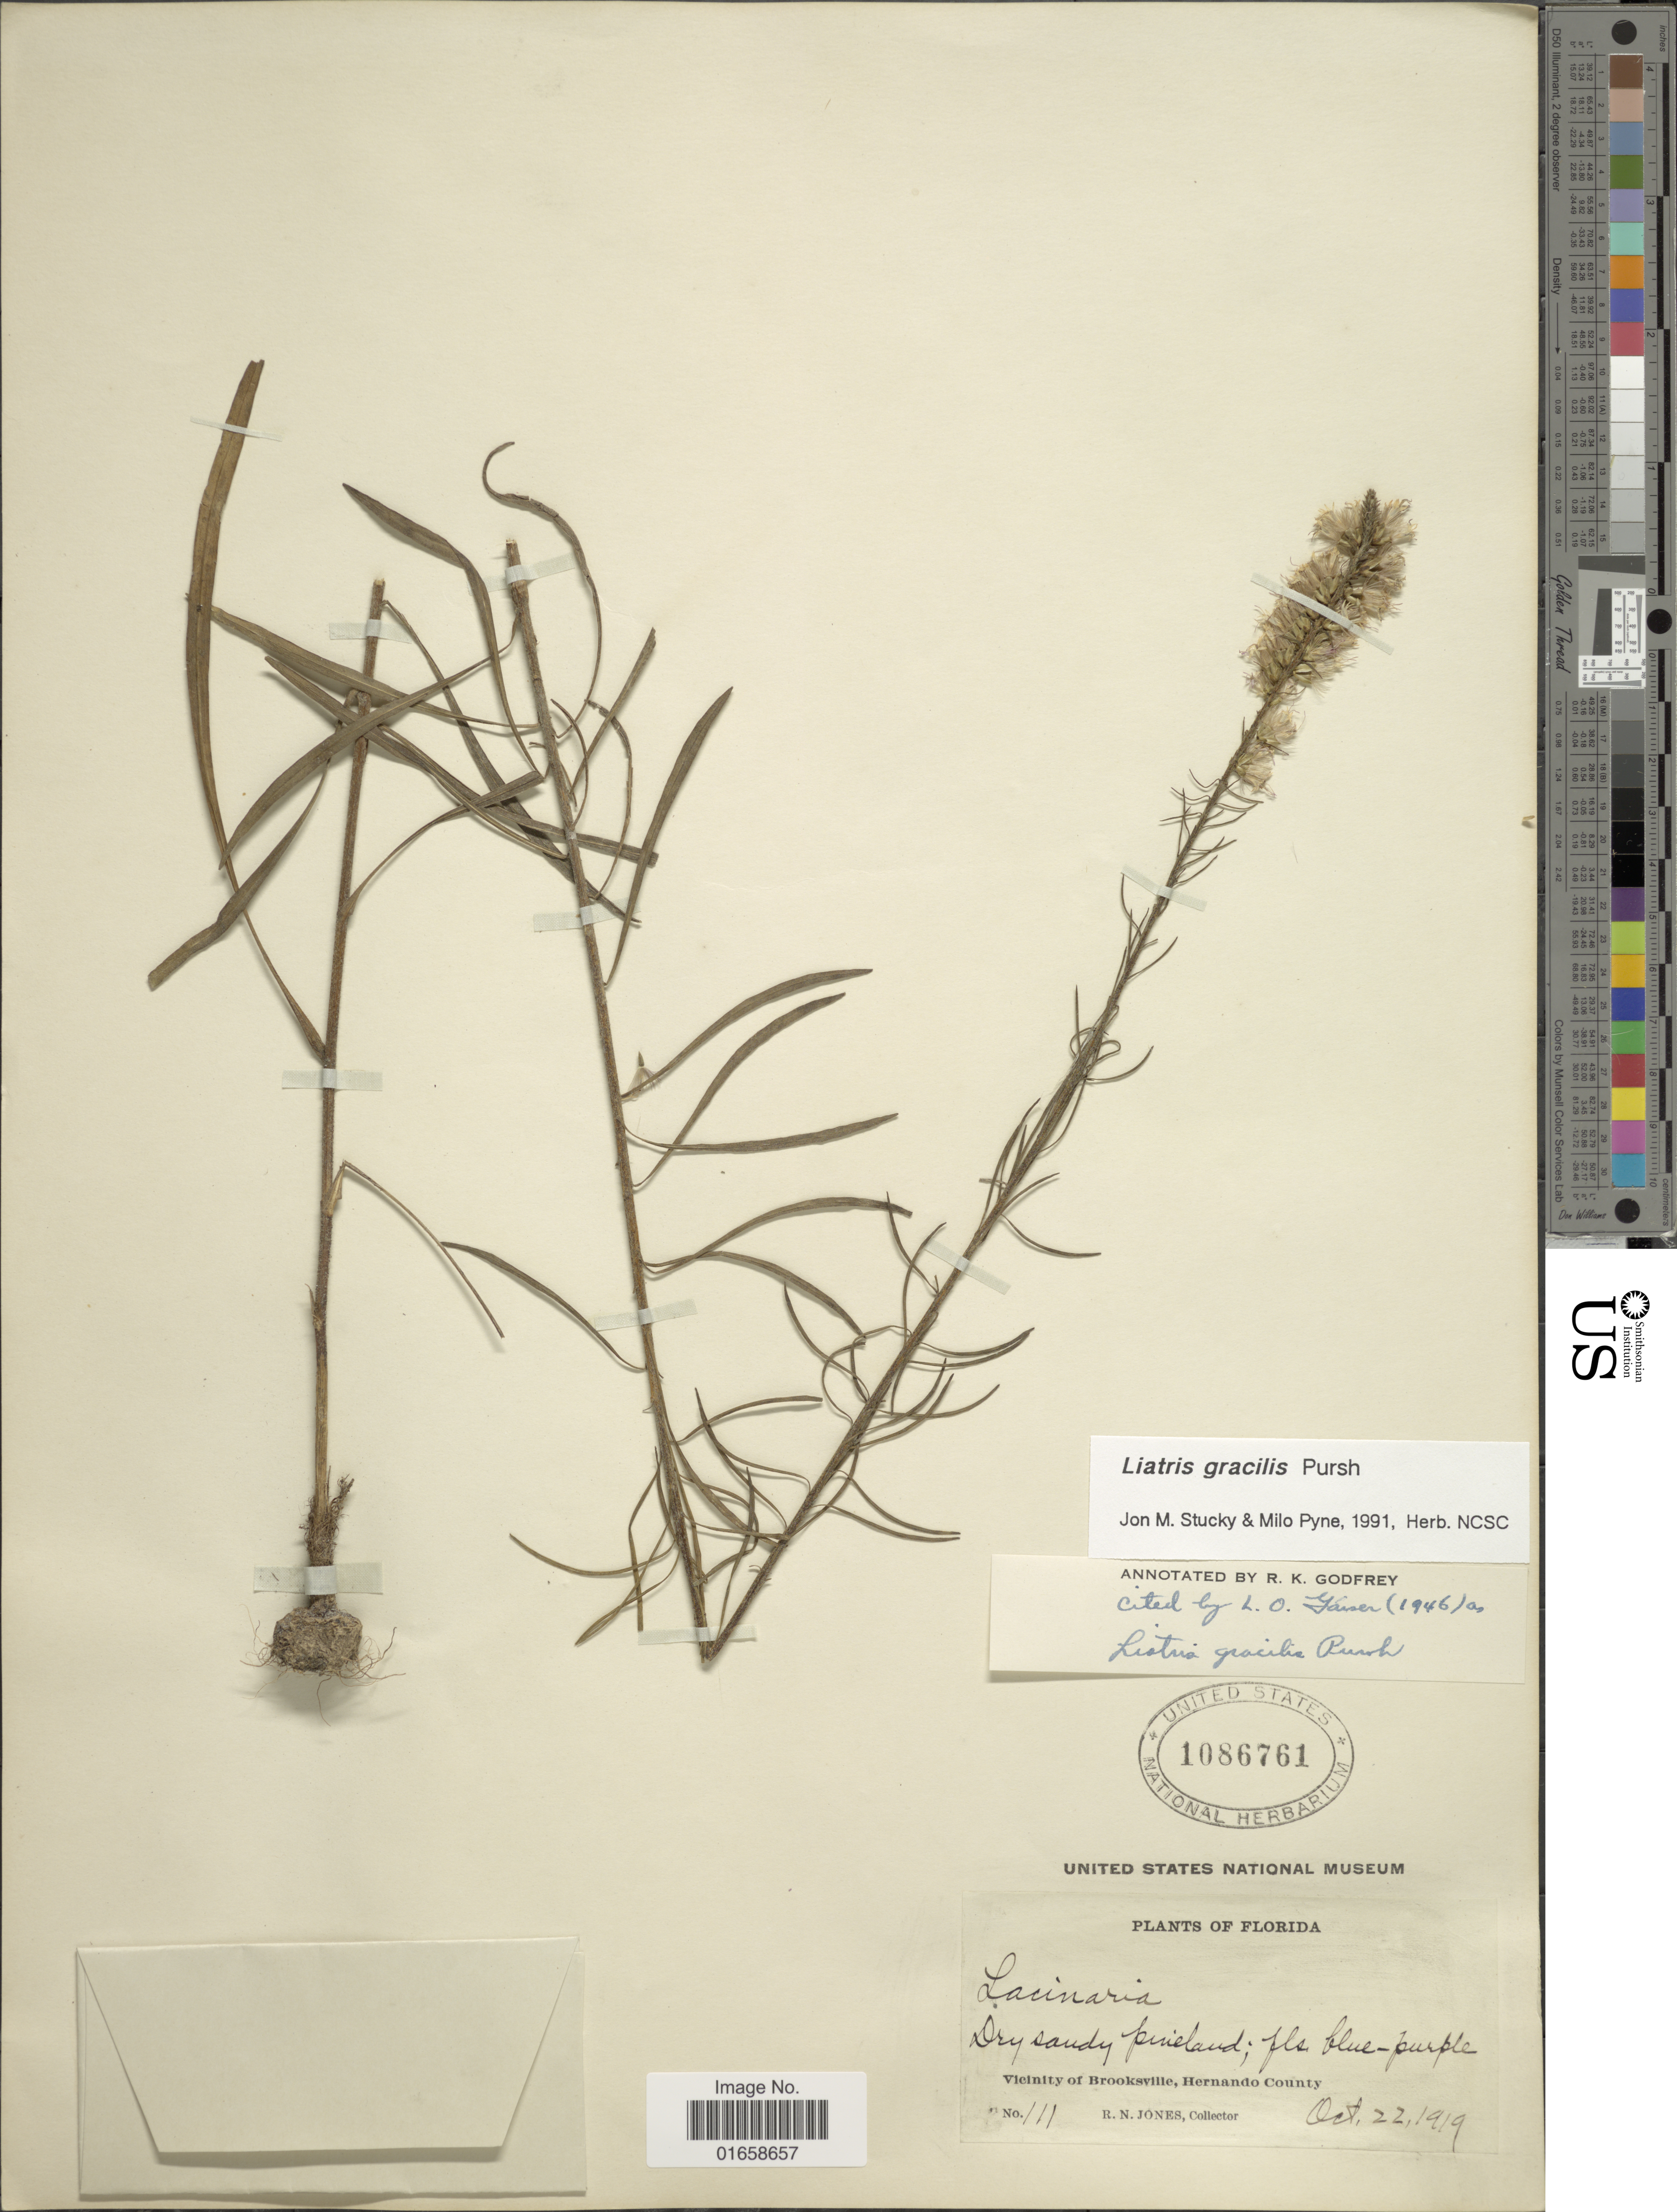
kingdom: Plantae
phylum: Tracheophyta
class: Magnoliopsida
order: Asterales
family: Asteraceae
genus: Liatris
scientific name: Liatris gracilis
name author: Pursh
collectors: R. N. Jones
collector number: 111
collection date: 1919-10-22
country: United States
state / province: Florida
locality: Vicinity of Brooksville, Hernando County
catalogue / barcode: US 1086761